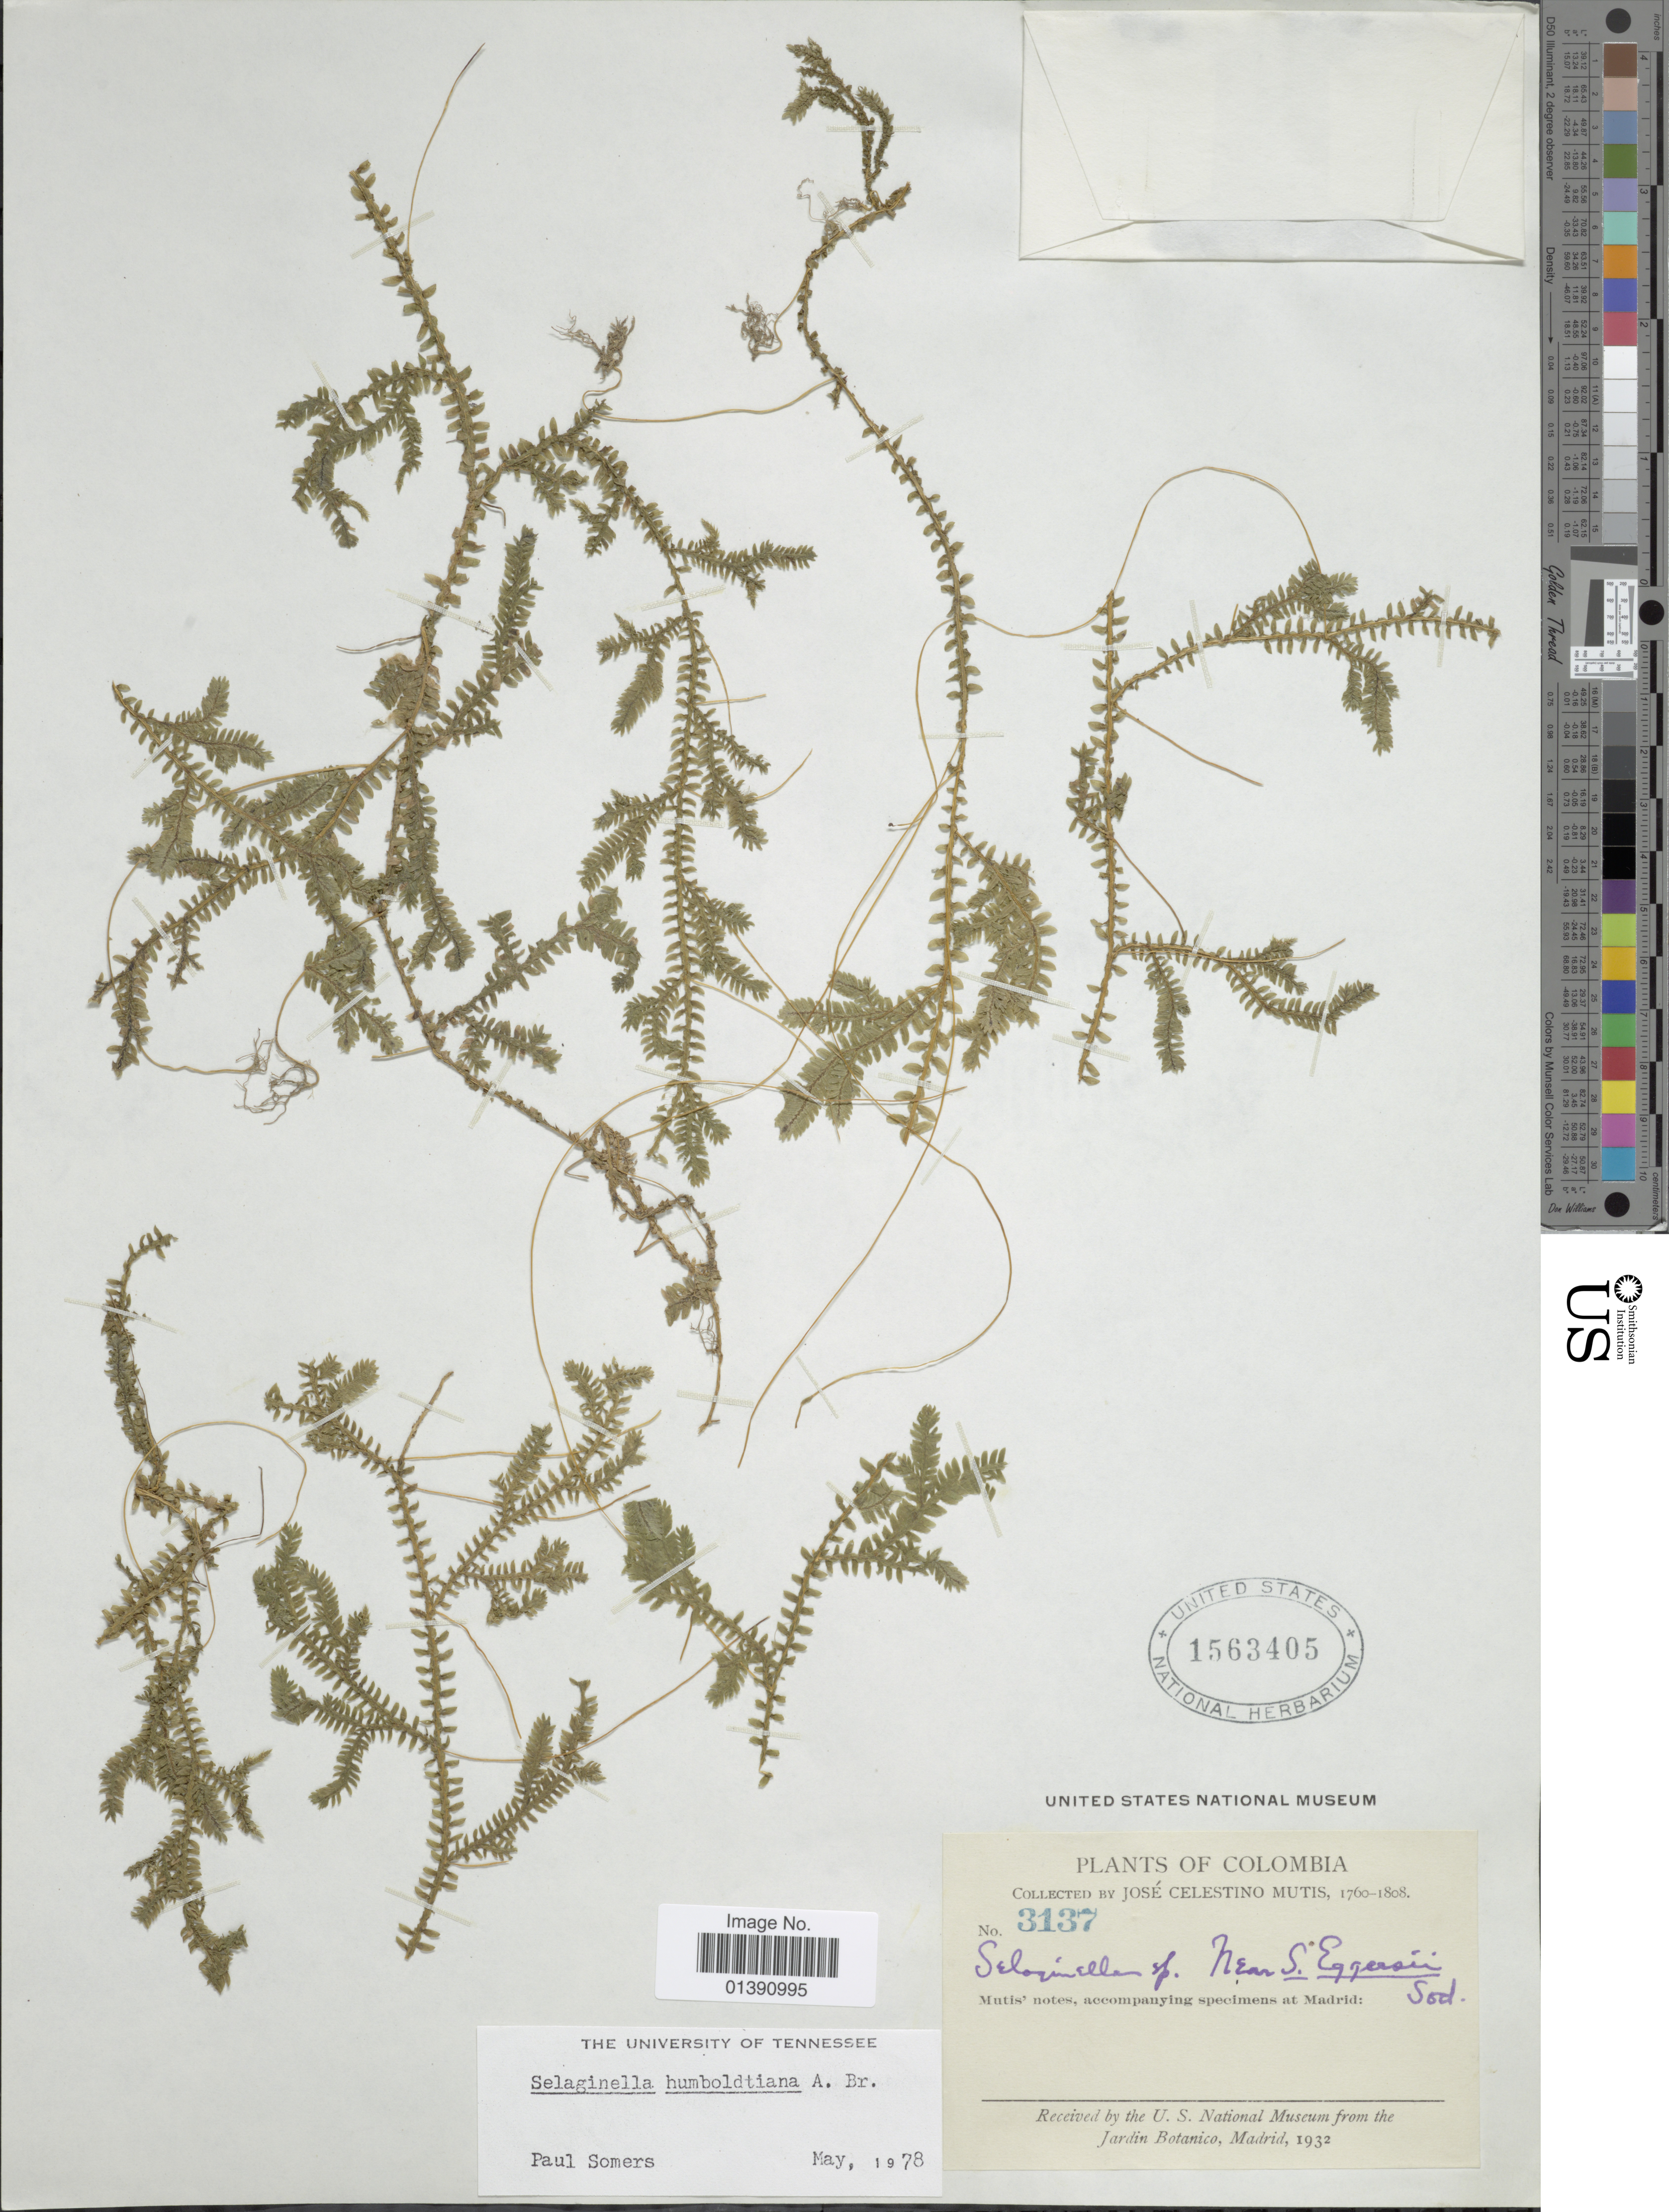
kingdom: Plantae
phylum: Tracheophyta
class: Lycopodiopsida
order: Selaginellales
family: Selaginellaceae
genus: Selaginella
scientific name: Selaginella humboldtiana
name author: A. Br.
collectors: J. C. B. Mutis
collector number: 3137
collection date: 1760/1808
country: Colombia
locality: Mutis' notes accompanying at Madrid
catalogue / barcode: US 1563405